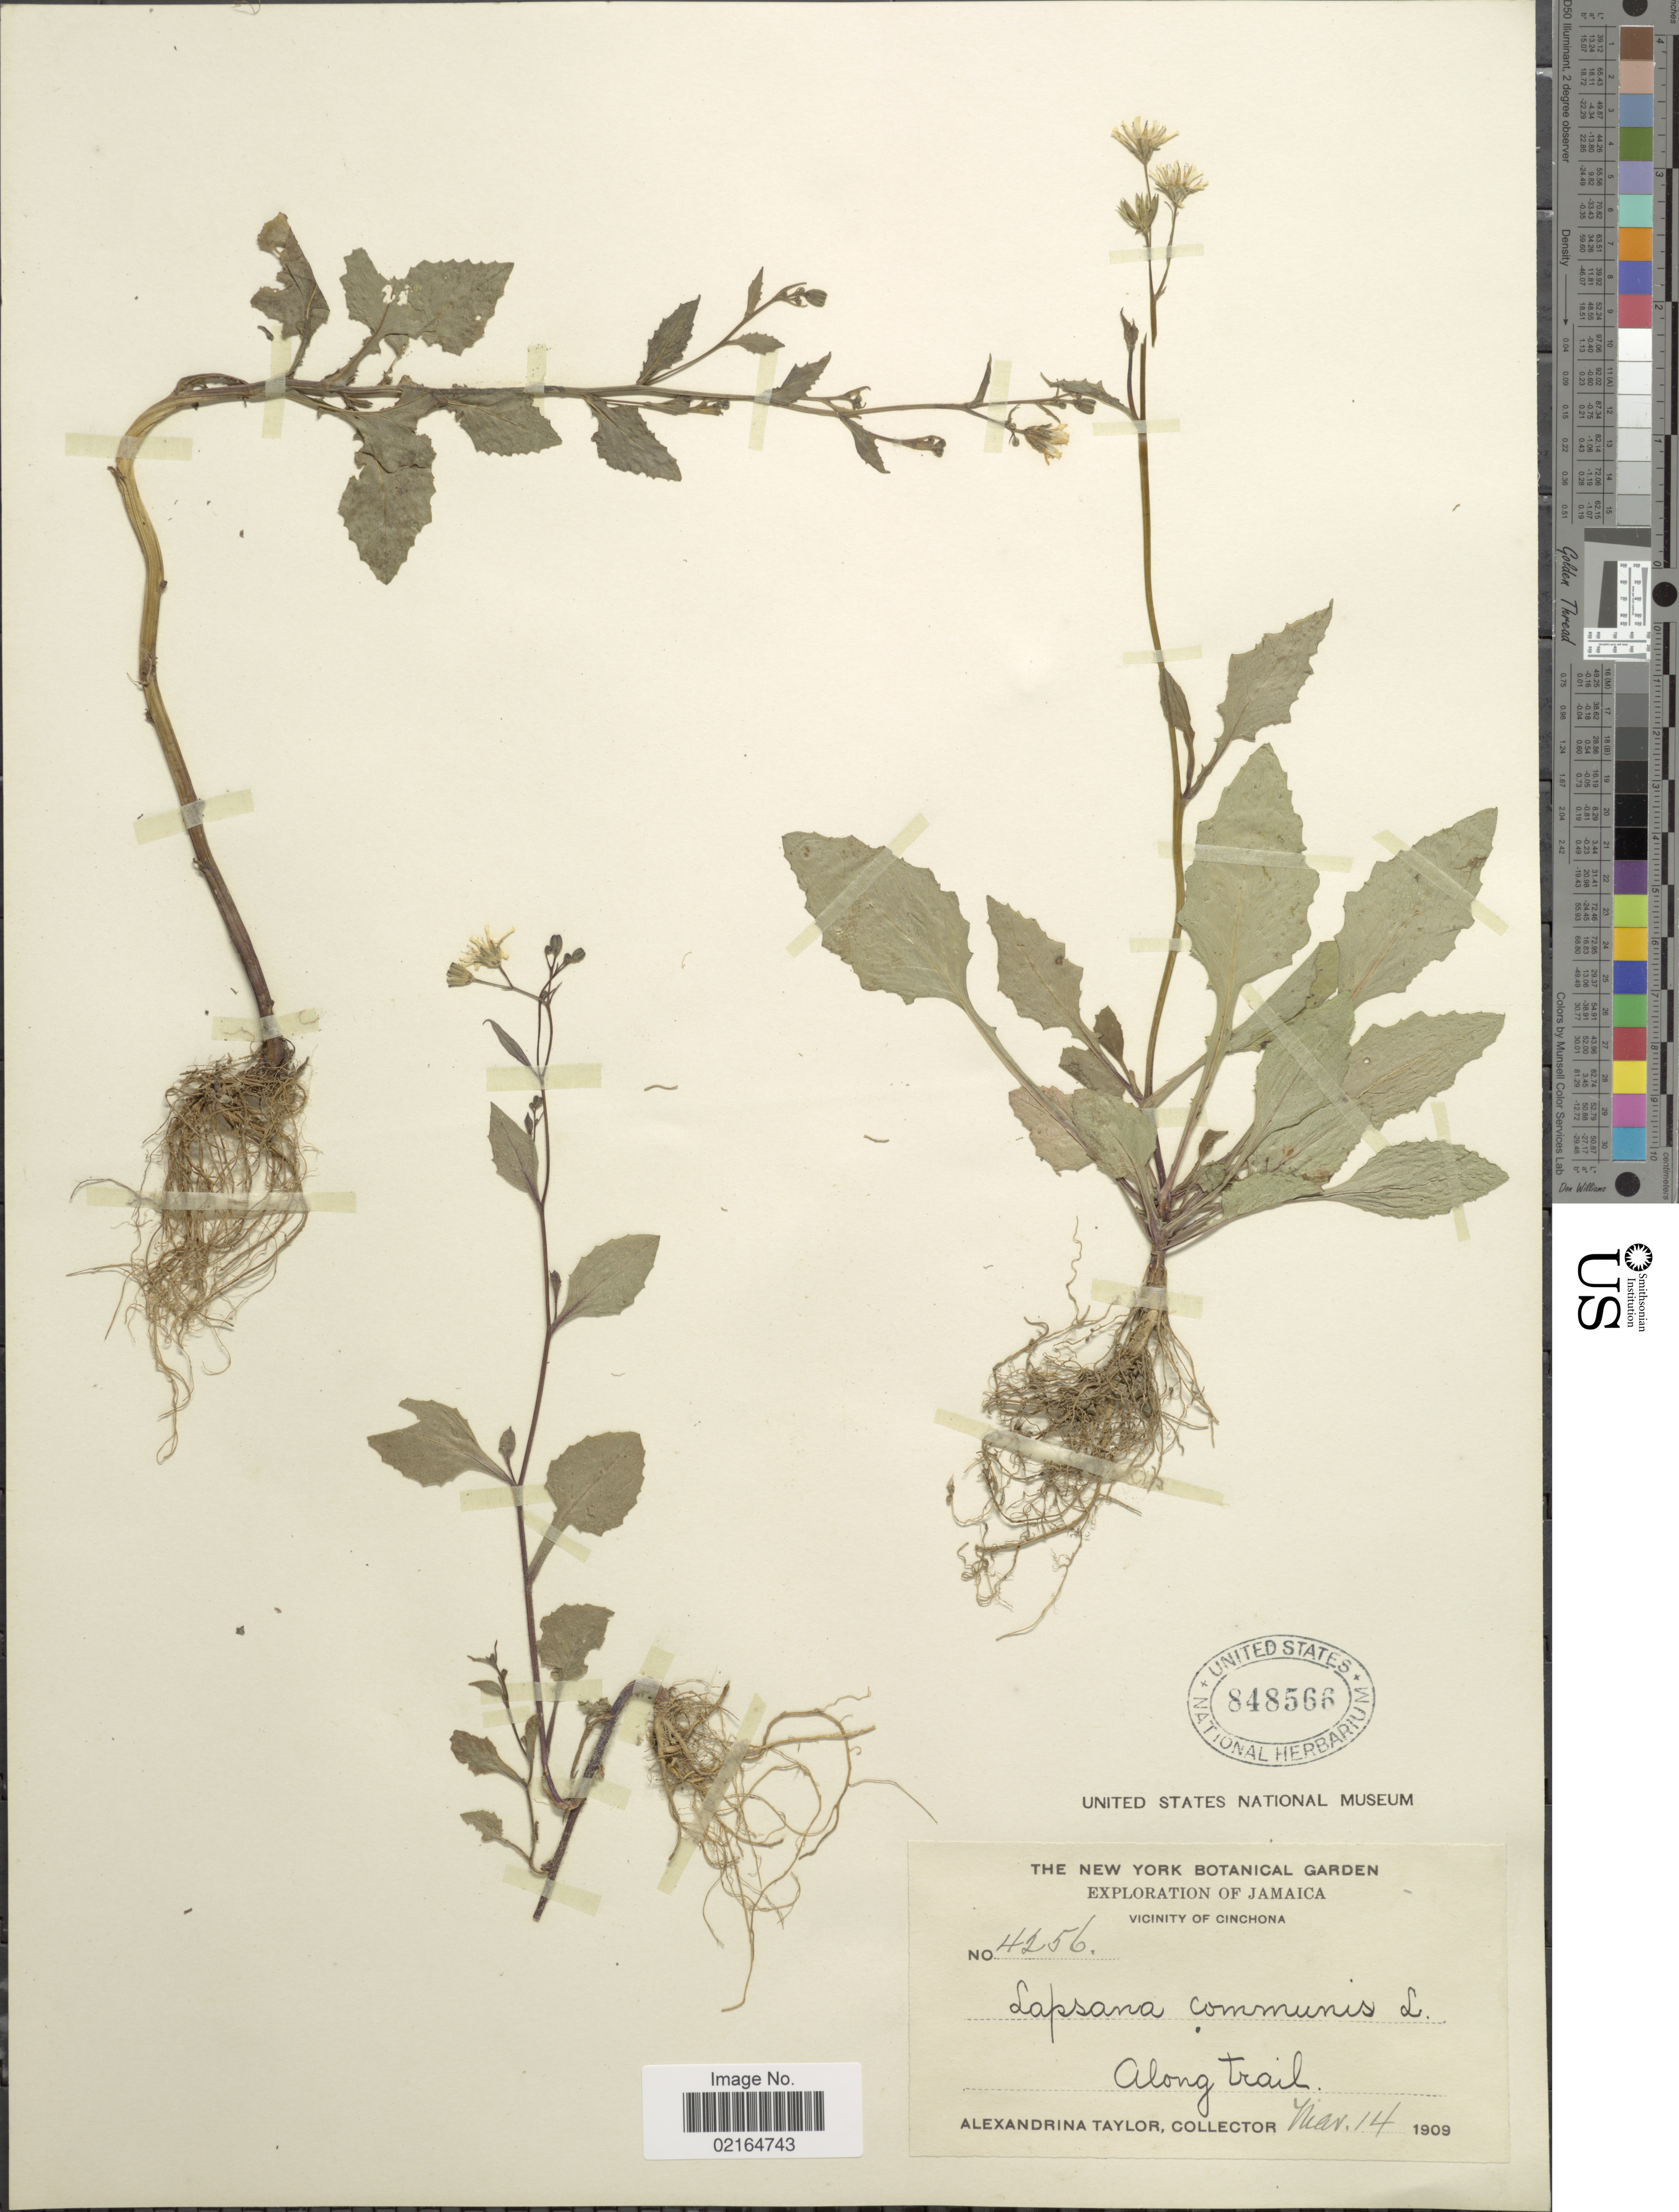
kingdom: Plantae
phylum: Tracheophyta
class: Magnoliopsida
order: Asterales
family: Asteraceae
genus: Lapsana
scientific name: Lapsana communis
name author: L.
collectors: A. Taylor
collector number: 4256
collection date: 1909-03-14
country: Jamaica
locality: Vicinity of Cinchona, along trail.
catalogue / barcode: US 848566